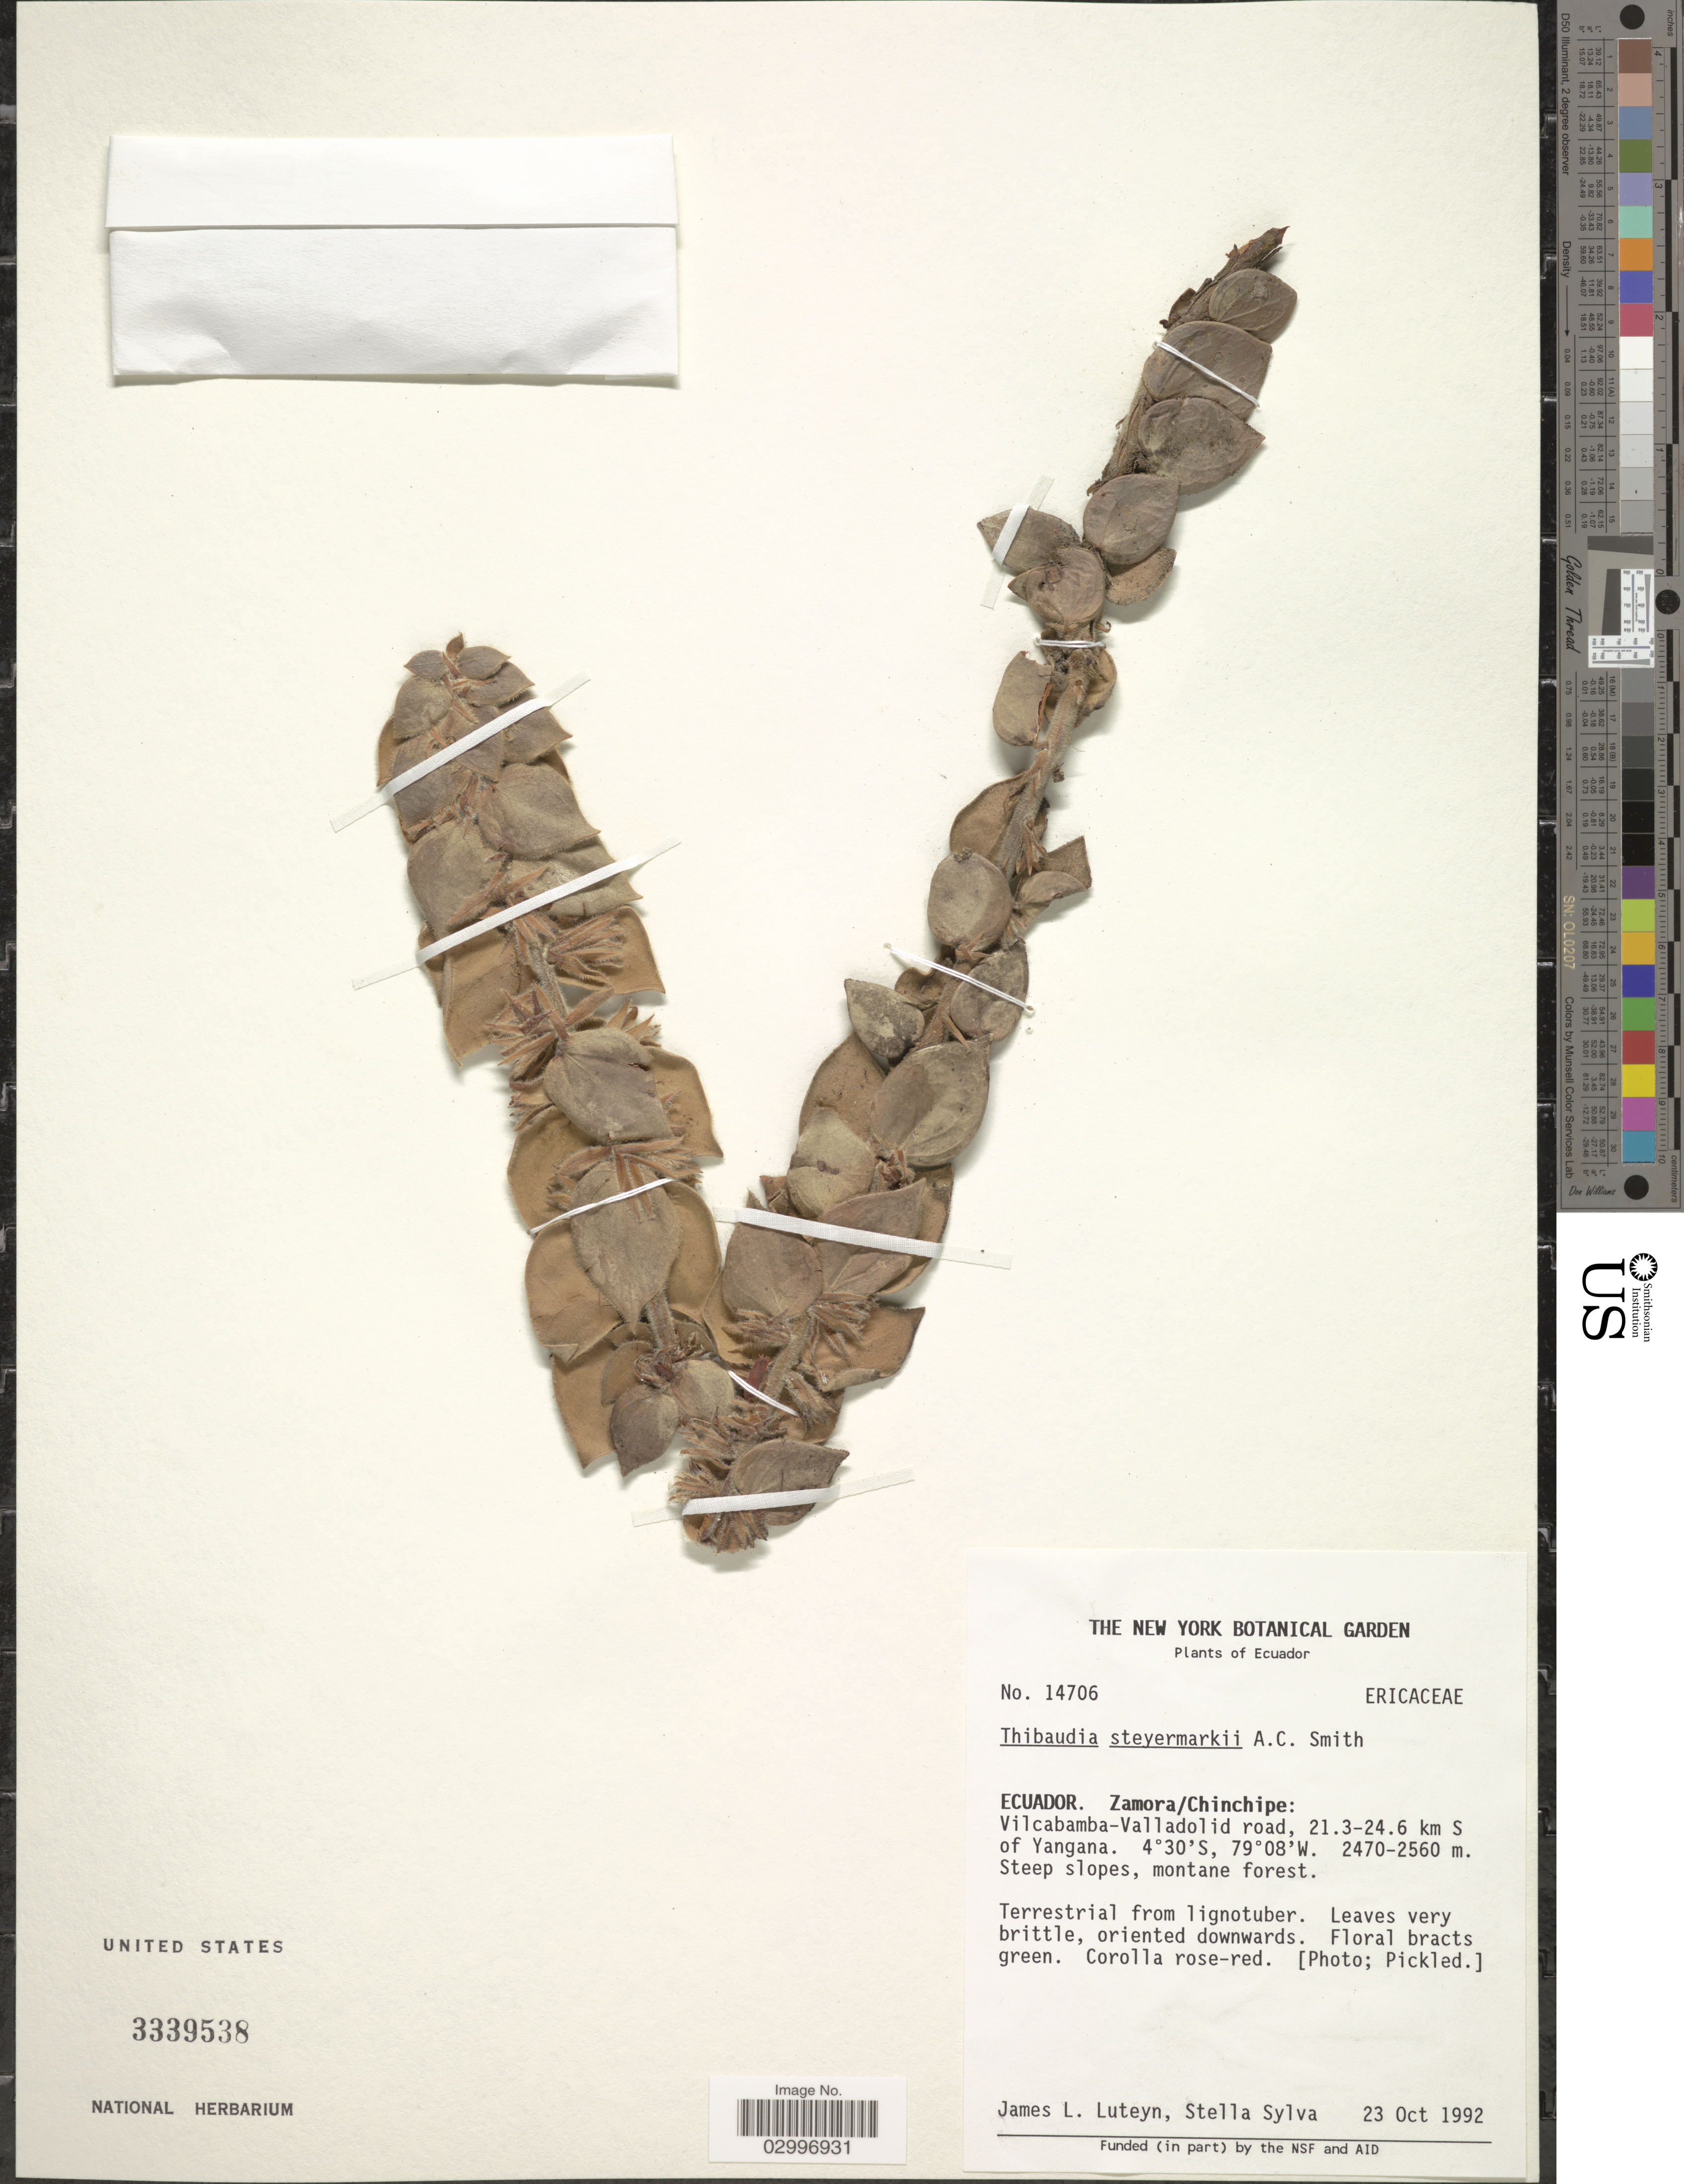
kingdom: Plantae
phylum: Tracheophyta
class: Magnoliopsida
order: Ericales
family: Ericaceae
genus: Thibaudia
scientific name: Thibaudia steyermarkii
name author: A.C. Sm.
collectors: J. Luteyn & S. Sylva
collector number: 14706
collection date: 1992-10-23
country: Ecuador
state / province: Zamora-Chinchipe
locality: Vilcabamba-Valladolid road, 21.3-24.6 km S of Yangana.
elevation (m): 2470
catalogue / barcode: US 3339538